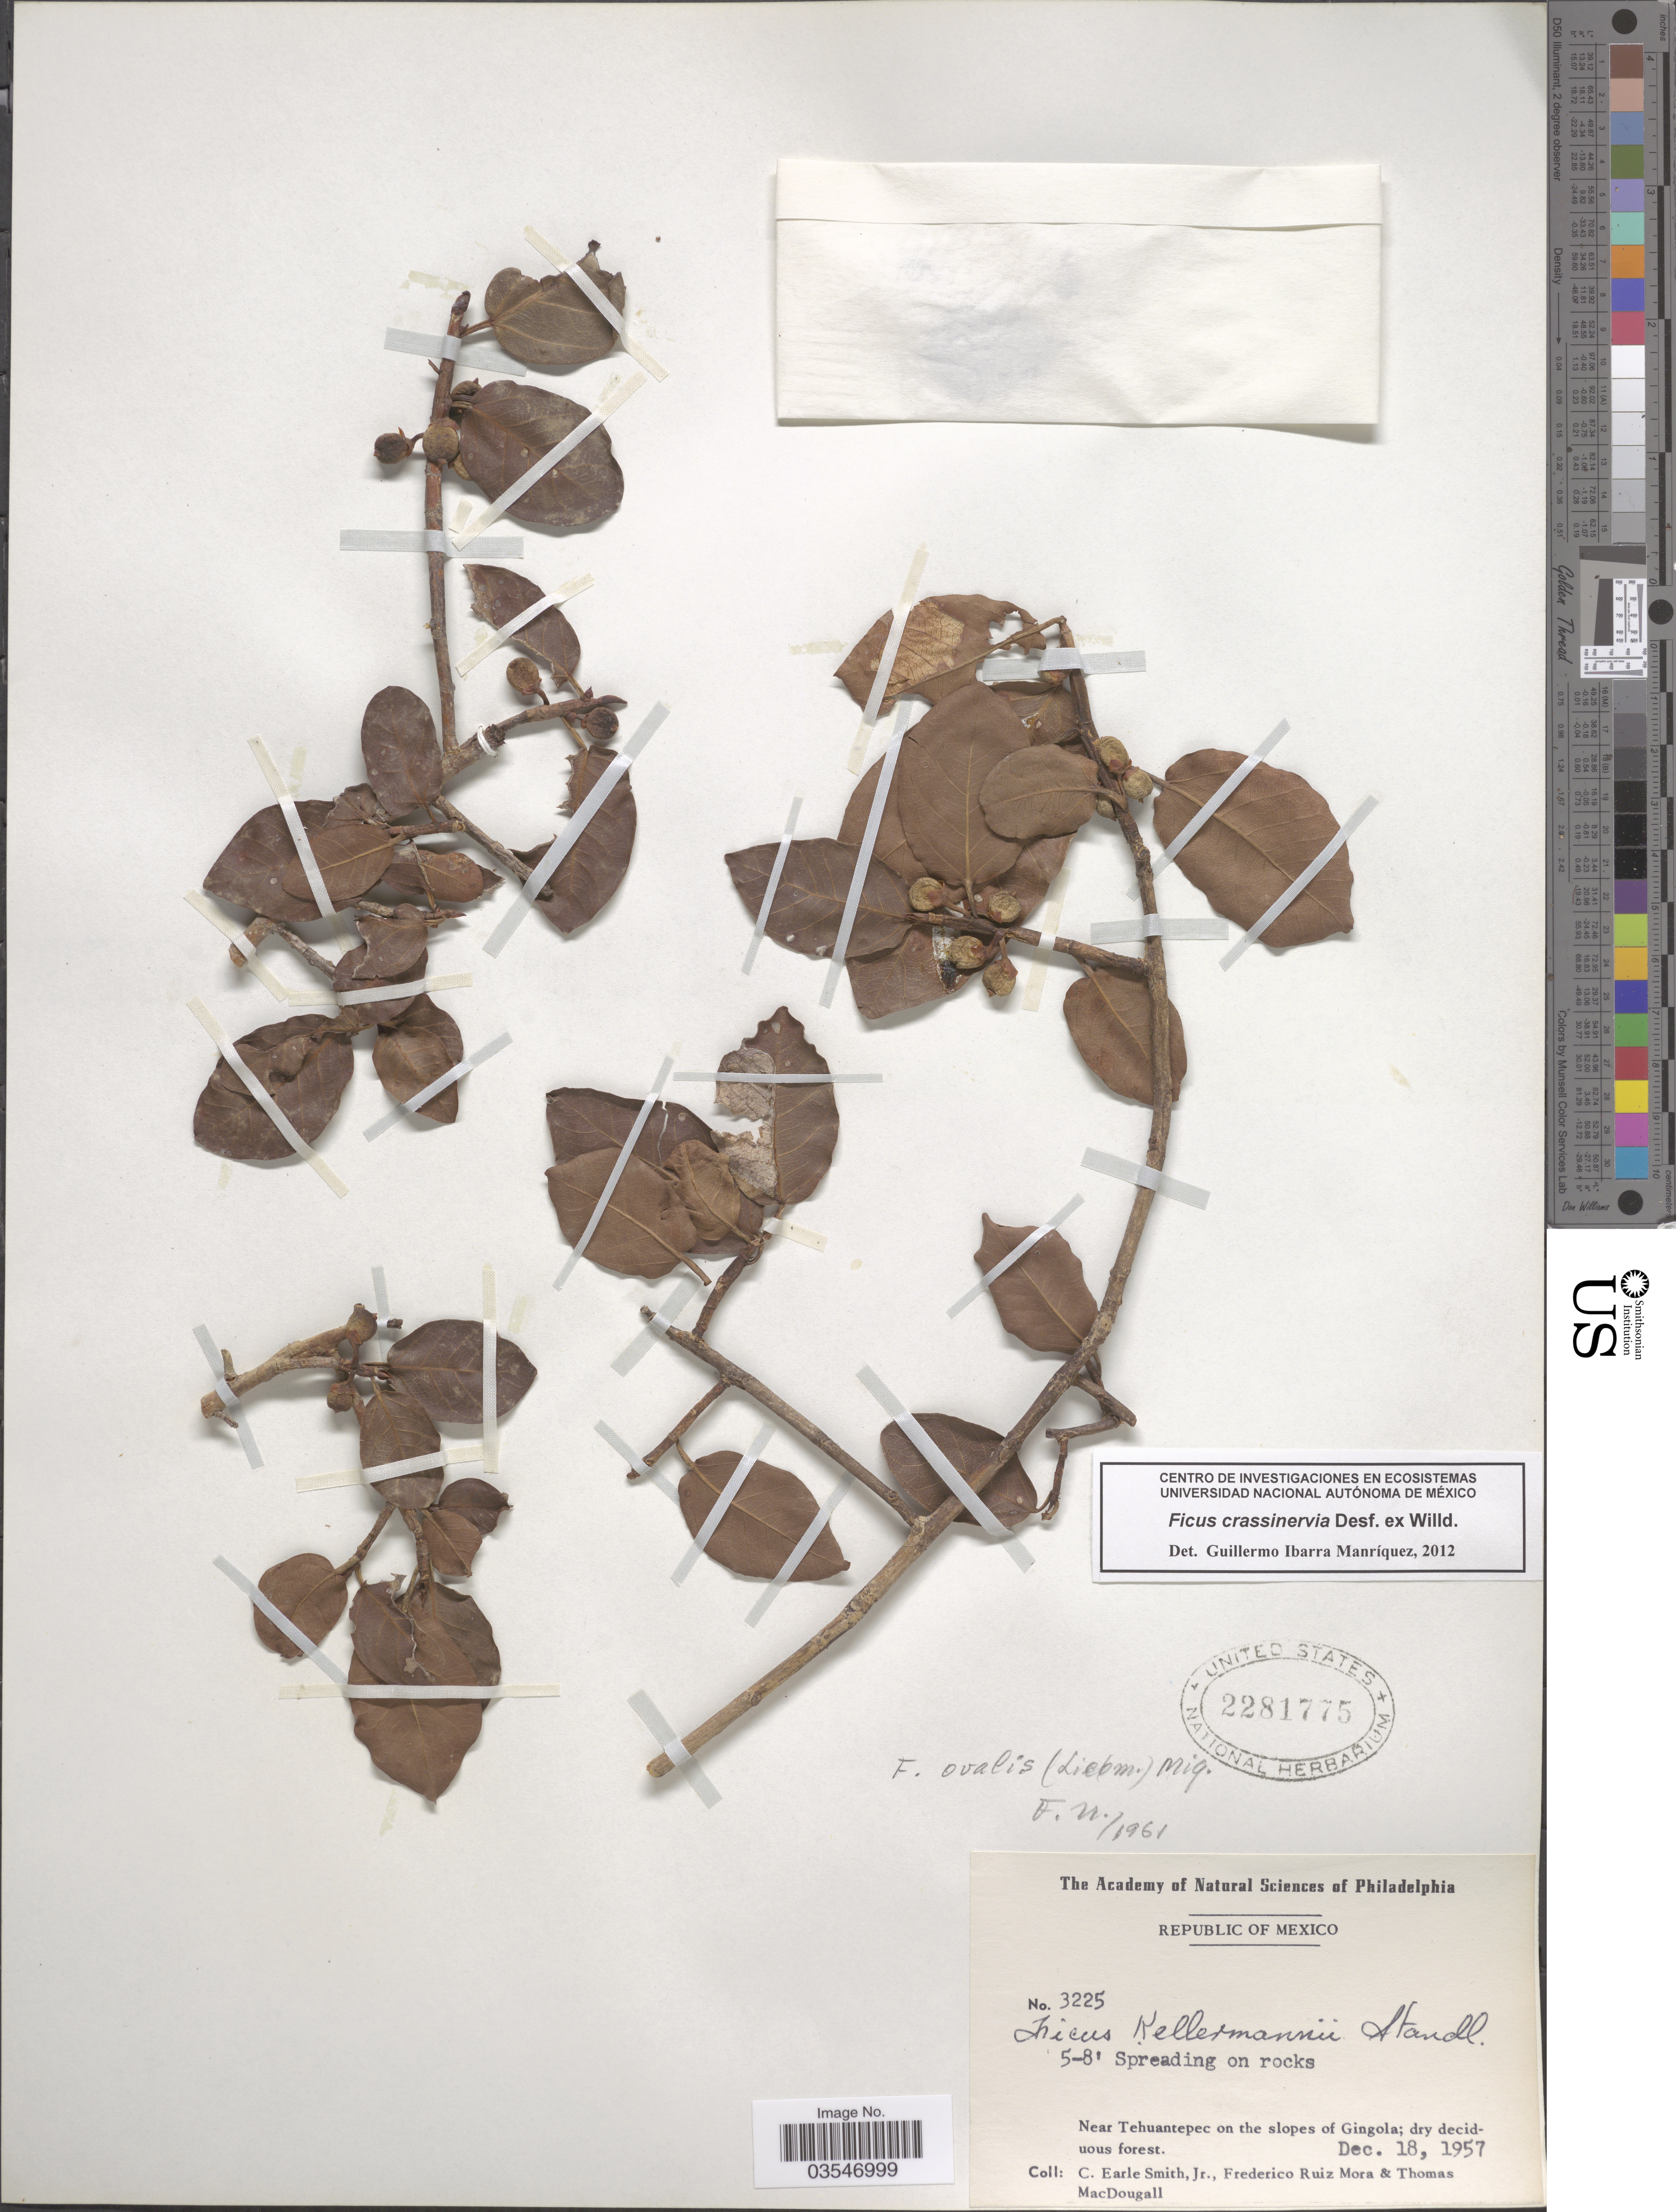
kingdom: Plantae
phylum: Tracheophyta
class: Magnoliopsida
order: Rosales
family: Moraceae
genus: Ficus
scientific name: Ficus crassinervia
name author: Desf. ex Willd.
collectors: C. E. Smith Jr., Ruiz Mora, F. & T. B. MacDougall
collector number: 3225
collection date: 1957-12-18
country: Mexico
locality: Near Tehuantepec on the slopes of Gingola.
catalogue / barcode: US 2281775